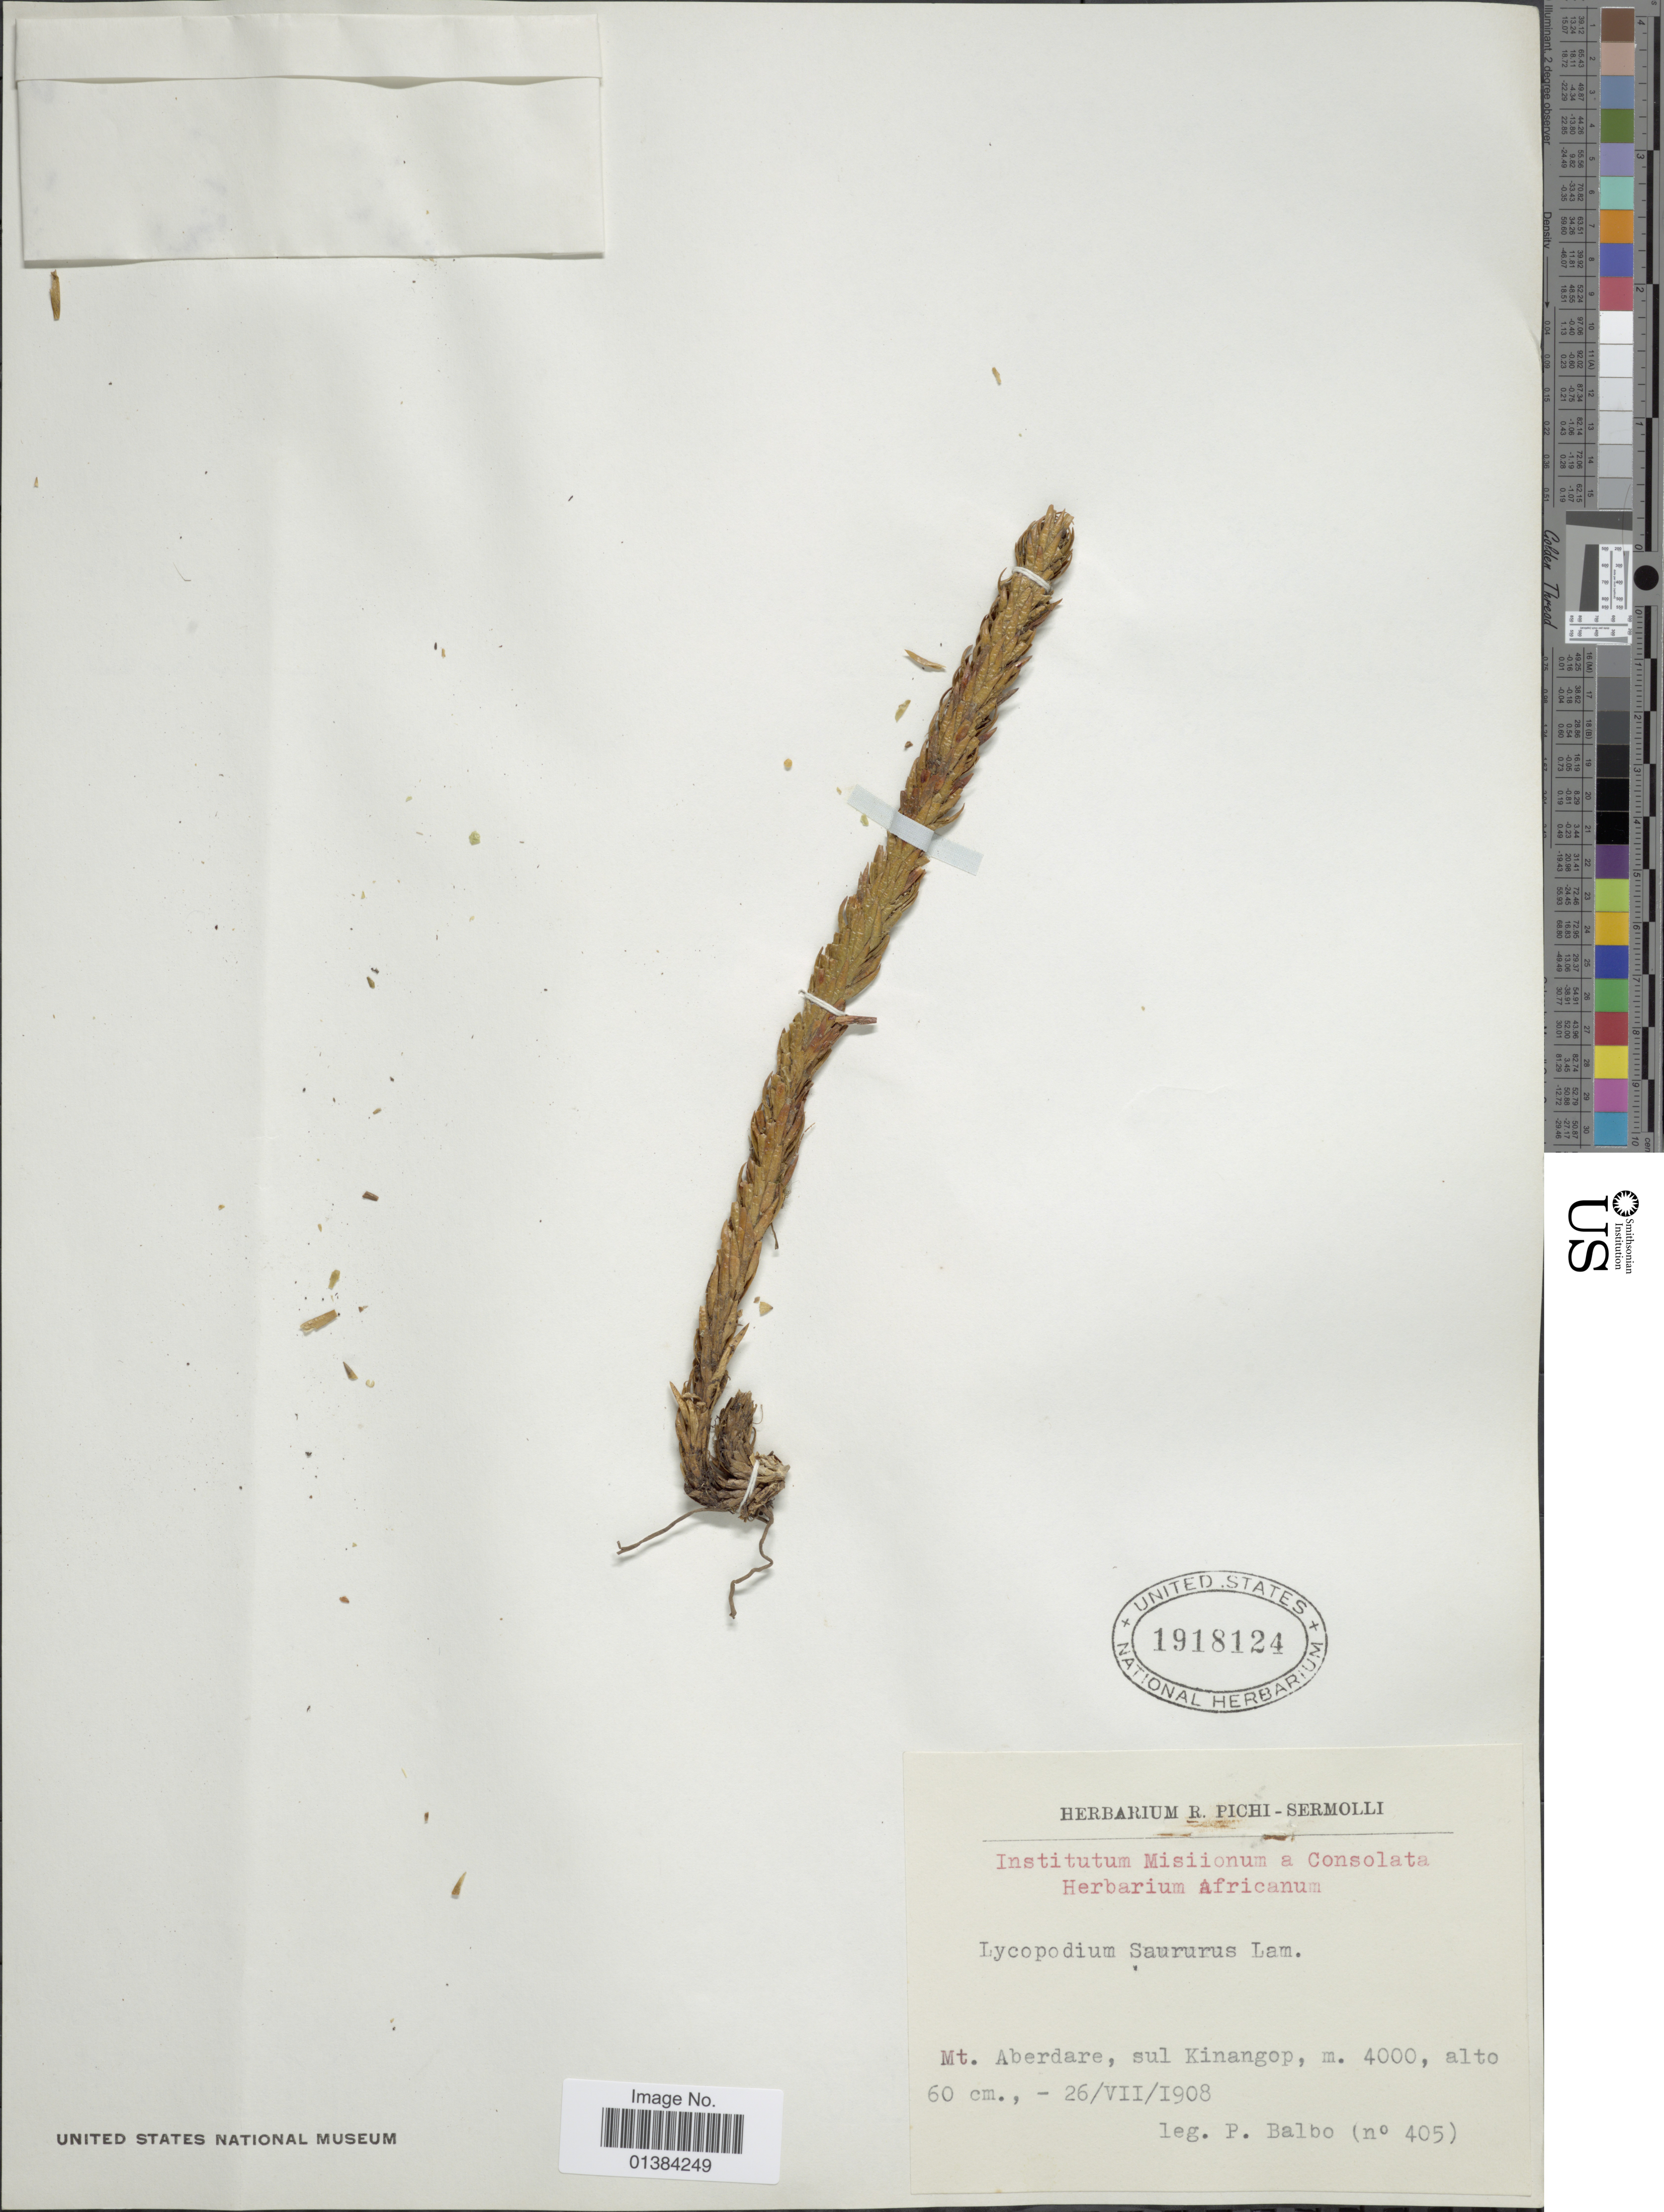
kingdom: Plantae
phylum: Tracheophyta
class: Lycopodiopsida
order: Lycopodiales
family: Lycopodiaceae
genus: Phlegmariurus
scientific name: Phlegmariurus saururus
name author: (Lam.) B. Øllg.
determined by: Field, A. R.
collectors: P. Balbo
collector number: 405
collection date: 1908-07-26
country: Kenya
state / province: Nyandarua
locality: Mt. Aberdare, sul Kinangop.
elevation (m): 4000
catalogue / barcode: US 1918124